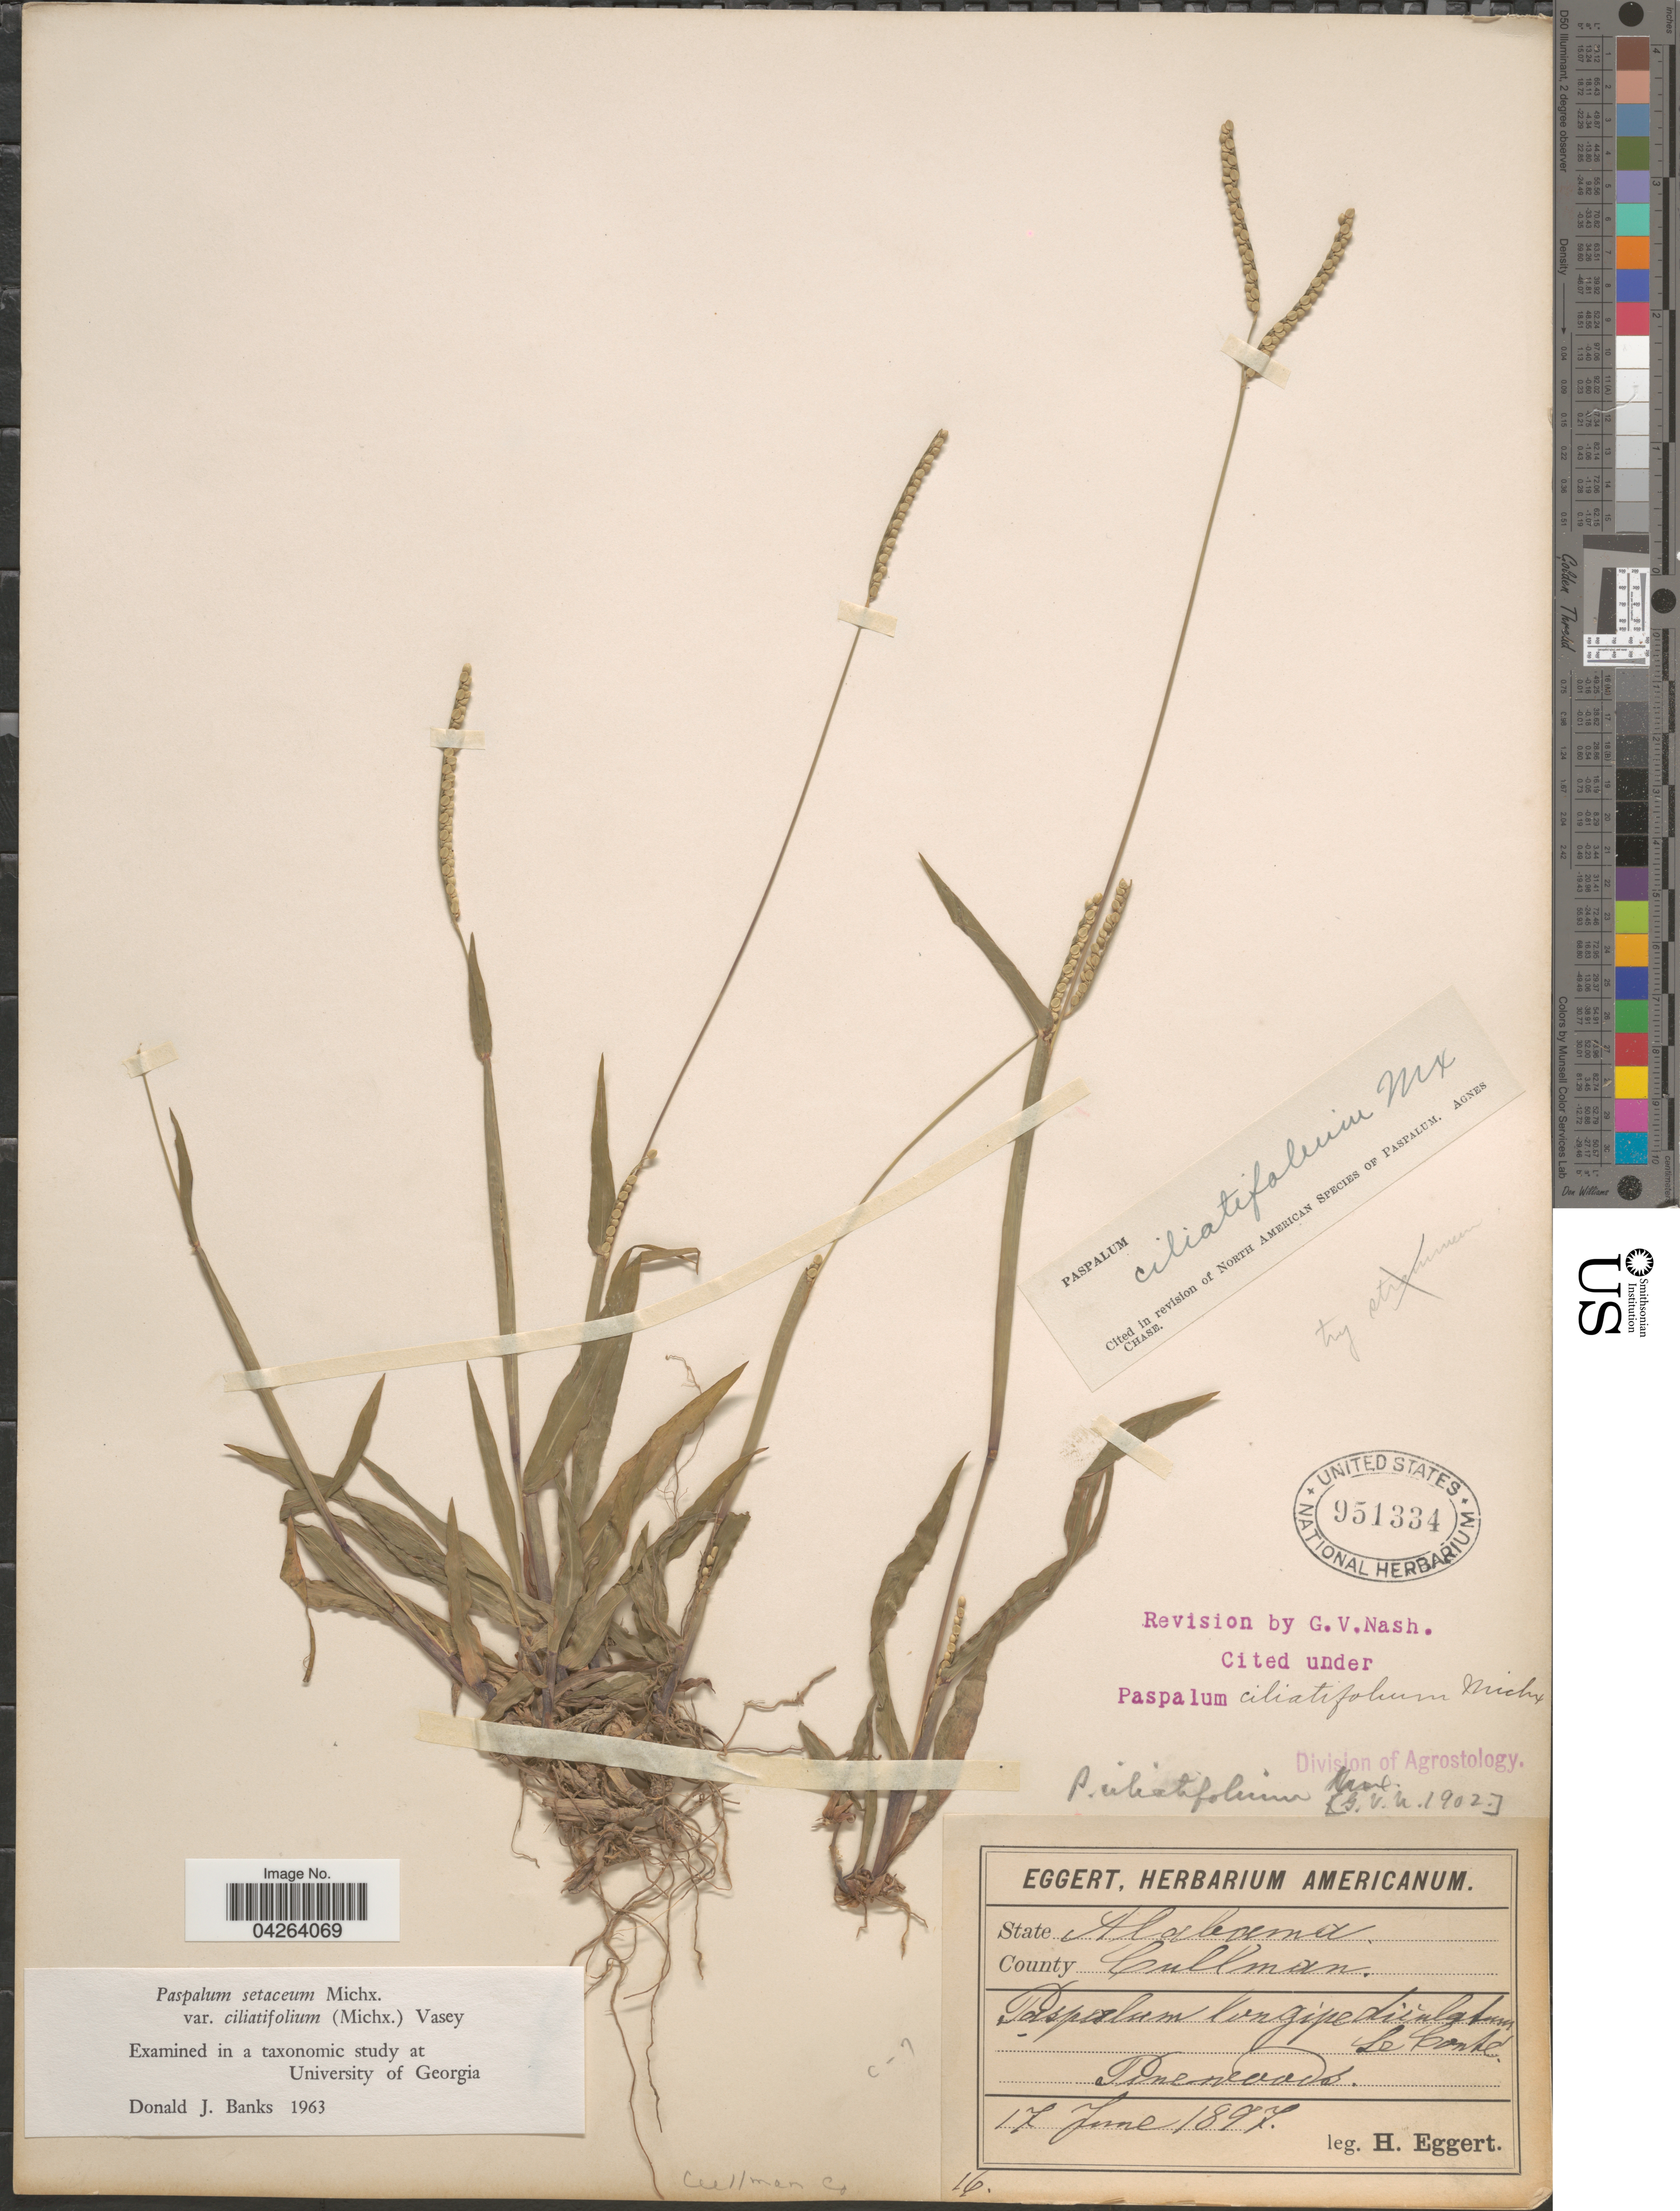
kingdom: Plantae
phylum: Tracheophyta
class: Liliopsida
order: Poales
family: Poaceae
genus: Paspalum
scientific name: Paspalum setaceum var. ciliatifolium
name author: (Michx.) Vasey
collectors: H. Eggert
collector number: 16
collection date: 1897-06-17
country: United States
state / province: Alabama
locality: County Cullman.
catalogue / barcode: US 951334